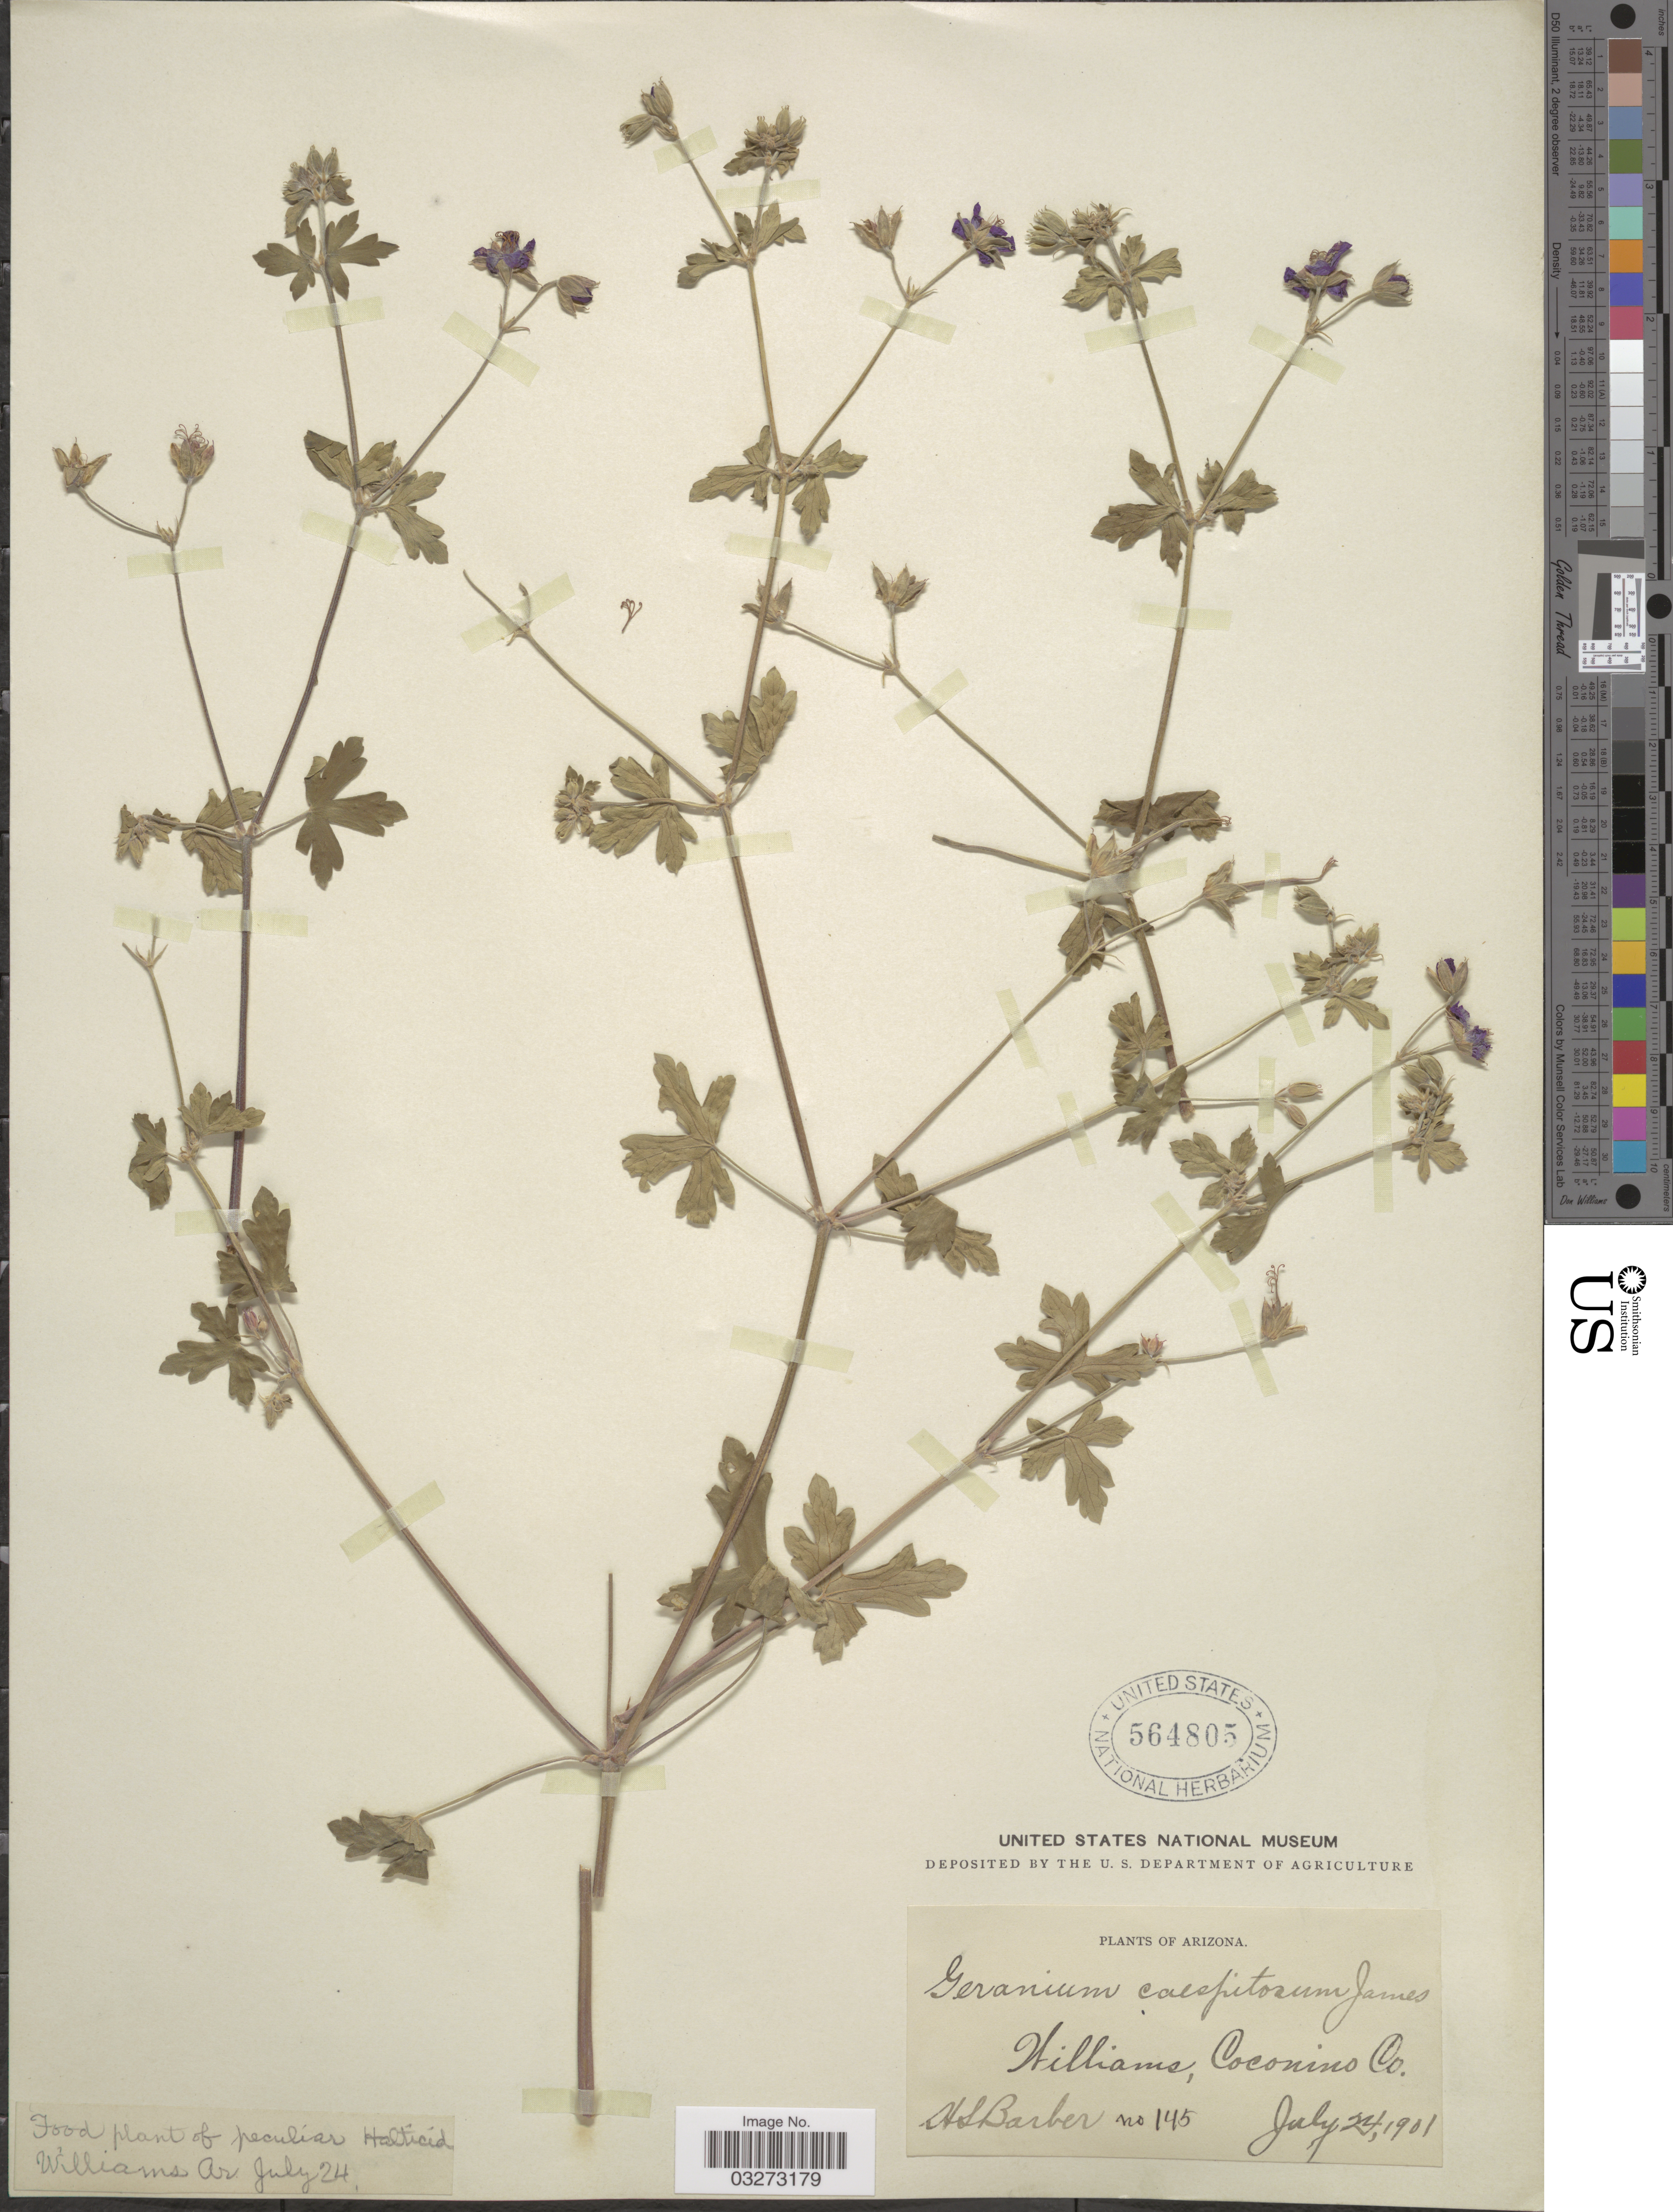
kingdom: Plantae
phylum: Tracheophyta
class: Magnoliopsida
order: Geraniales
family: Geraniaceae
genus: Geranium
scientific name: Geranium caespitosum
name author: E. James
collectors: H. Barber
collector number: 145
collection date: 1901-07-24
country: United States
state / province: Arizona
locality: Williams, Coconino Co.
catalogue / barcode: US 564805